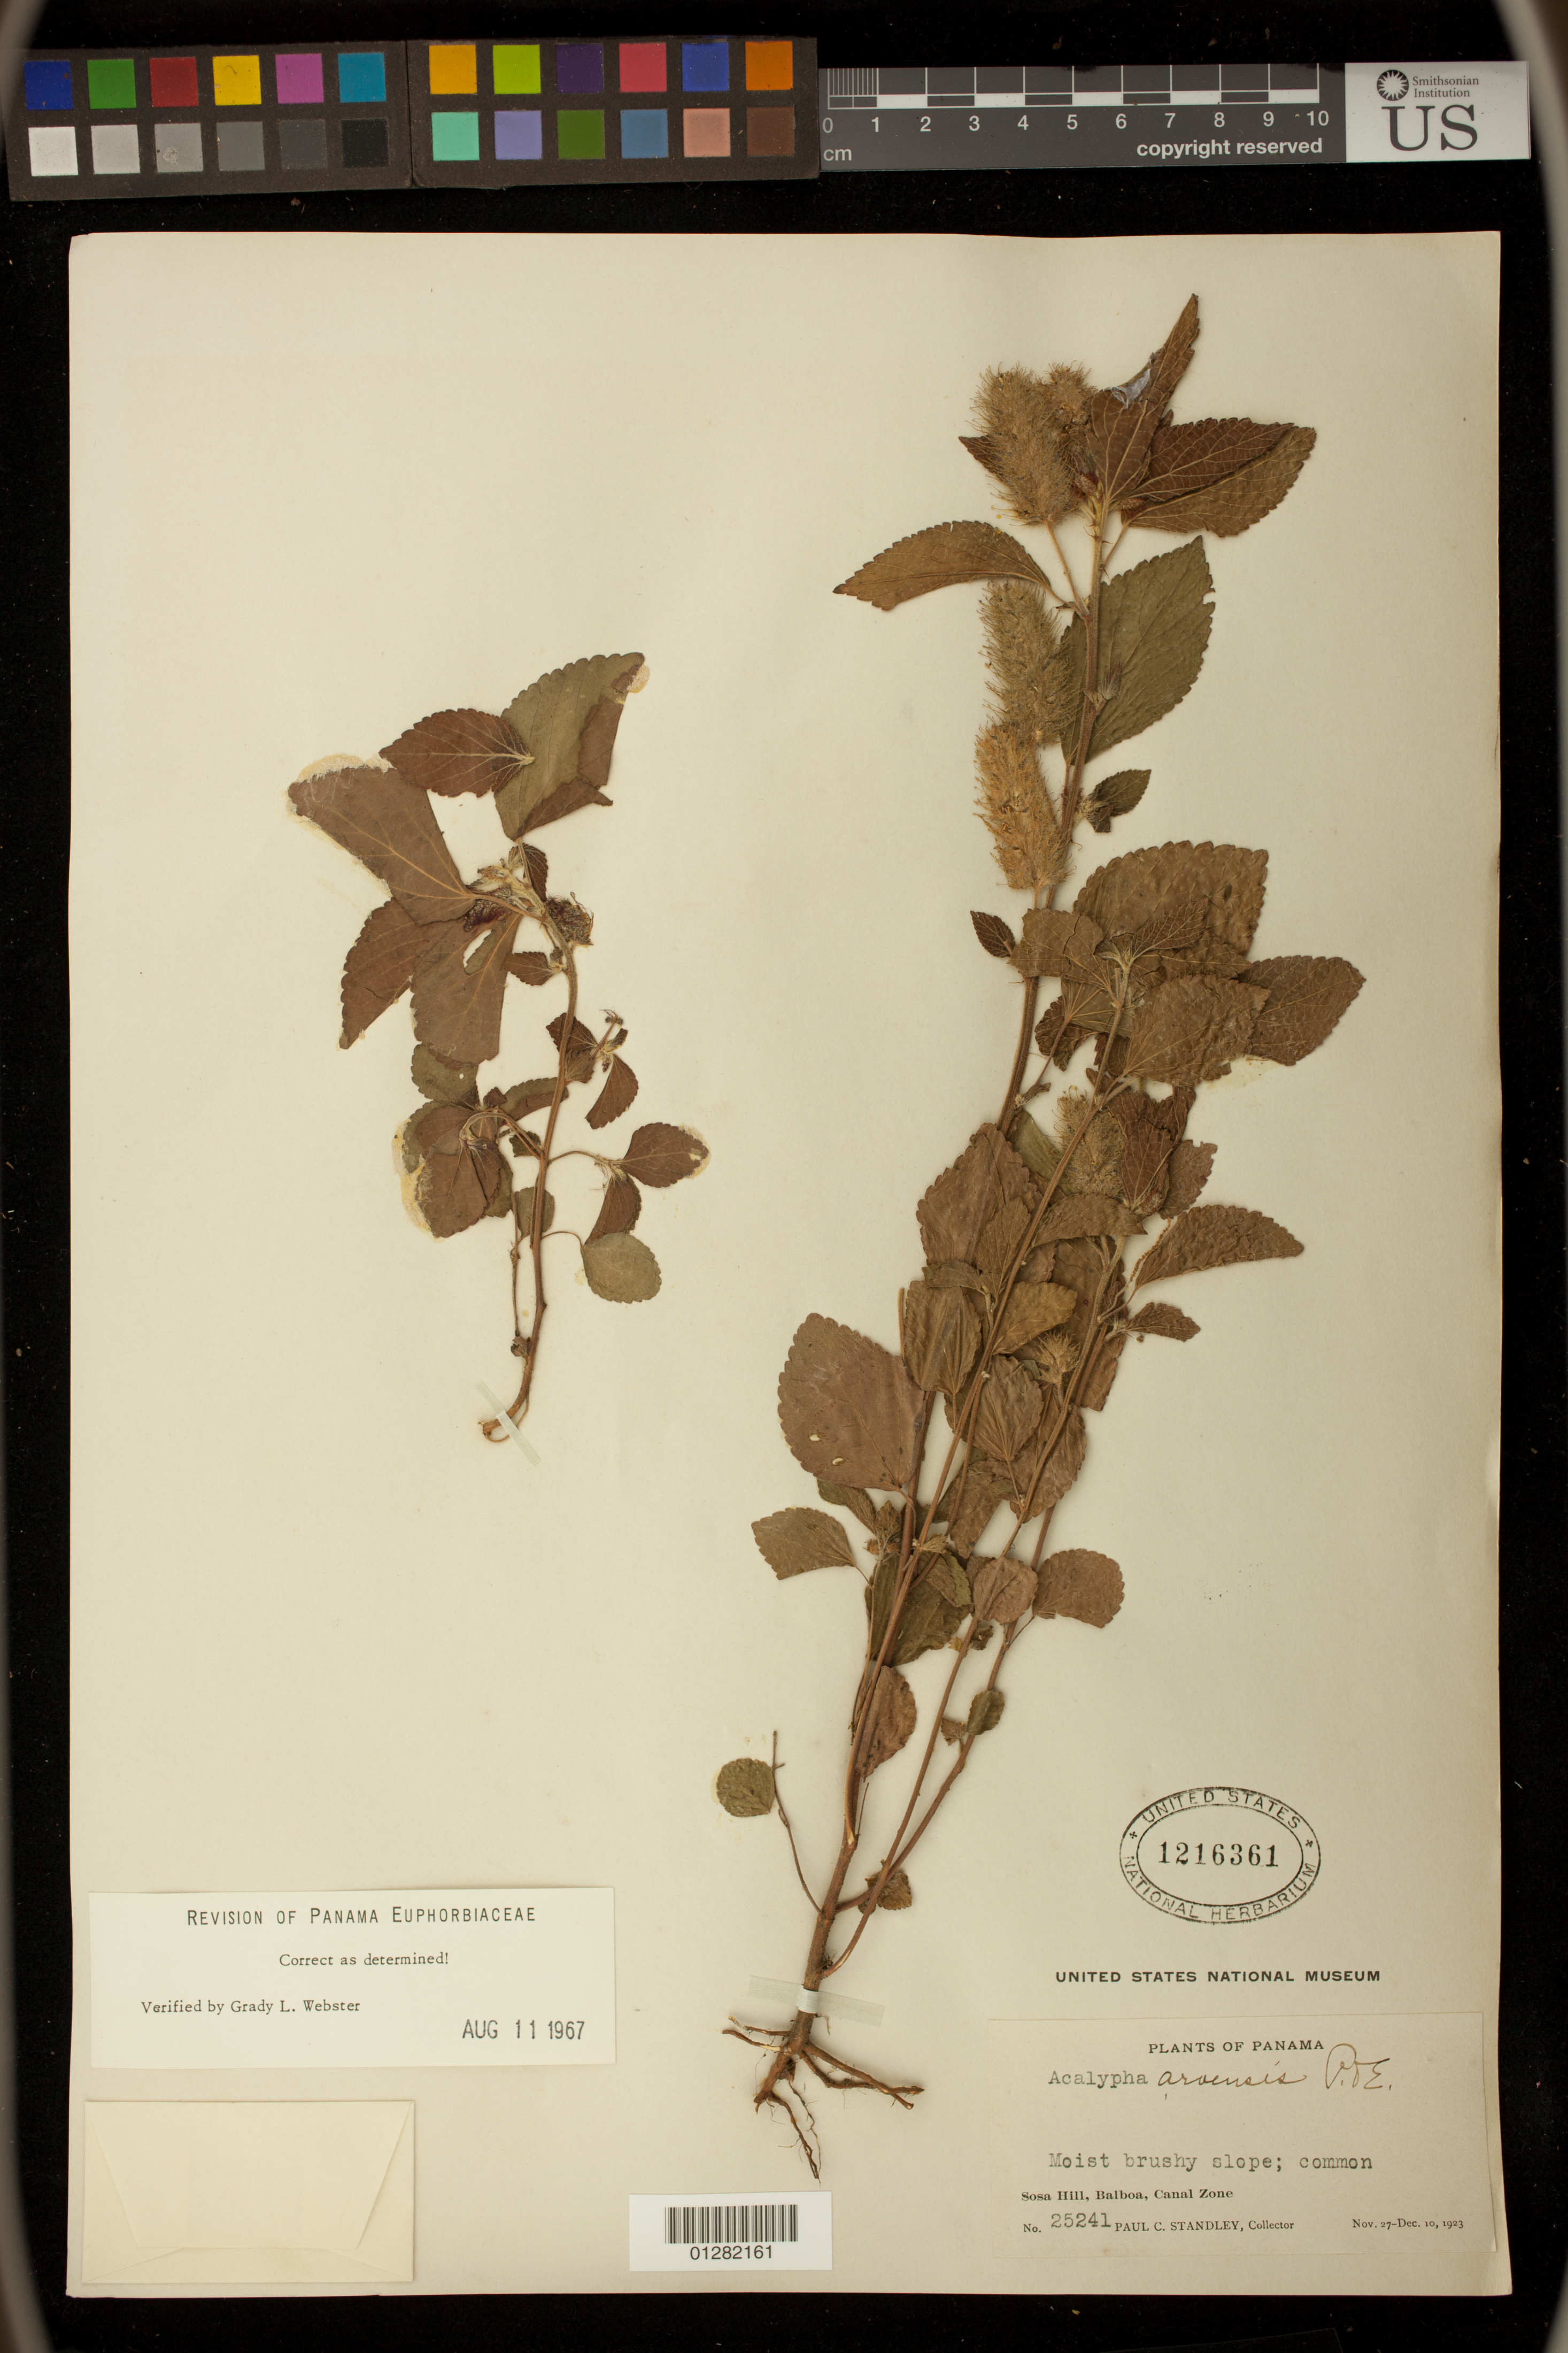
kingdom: Plantae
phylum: Tracheophyta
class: Magnoliopsida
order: Malpighiales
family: Euphorbiaceae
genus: Acalypha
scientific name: Acalypha arvensis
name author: Poepp.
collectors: P. C. Standley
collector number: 25241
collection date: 1923-11-27/1923-12-10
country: Panama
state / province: Panamá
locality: Sosa Hill, Balboa, Canal Zone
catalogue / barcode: US 1216361